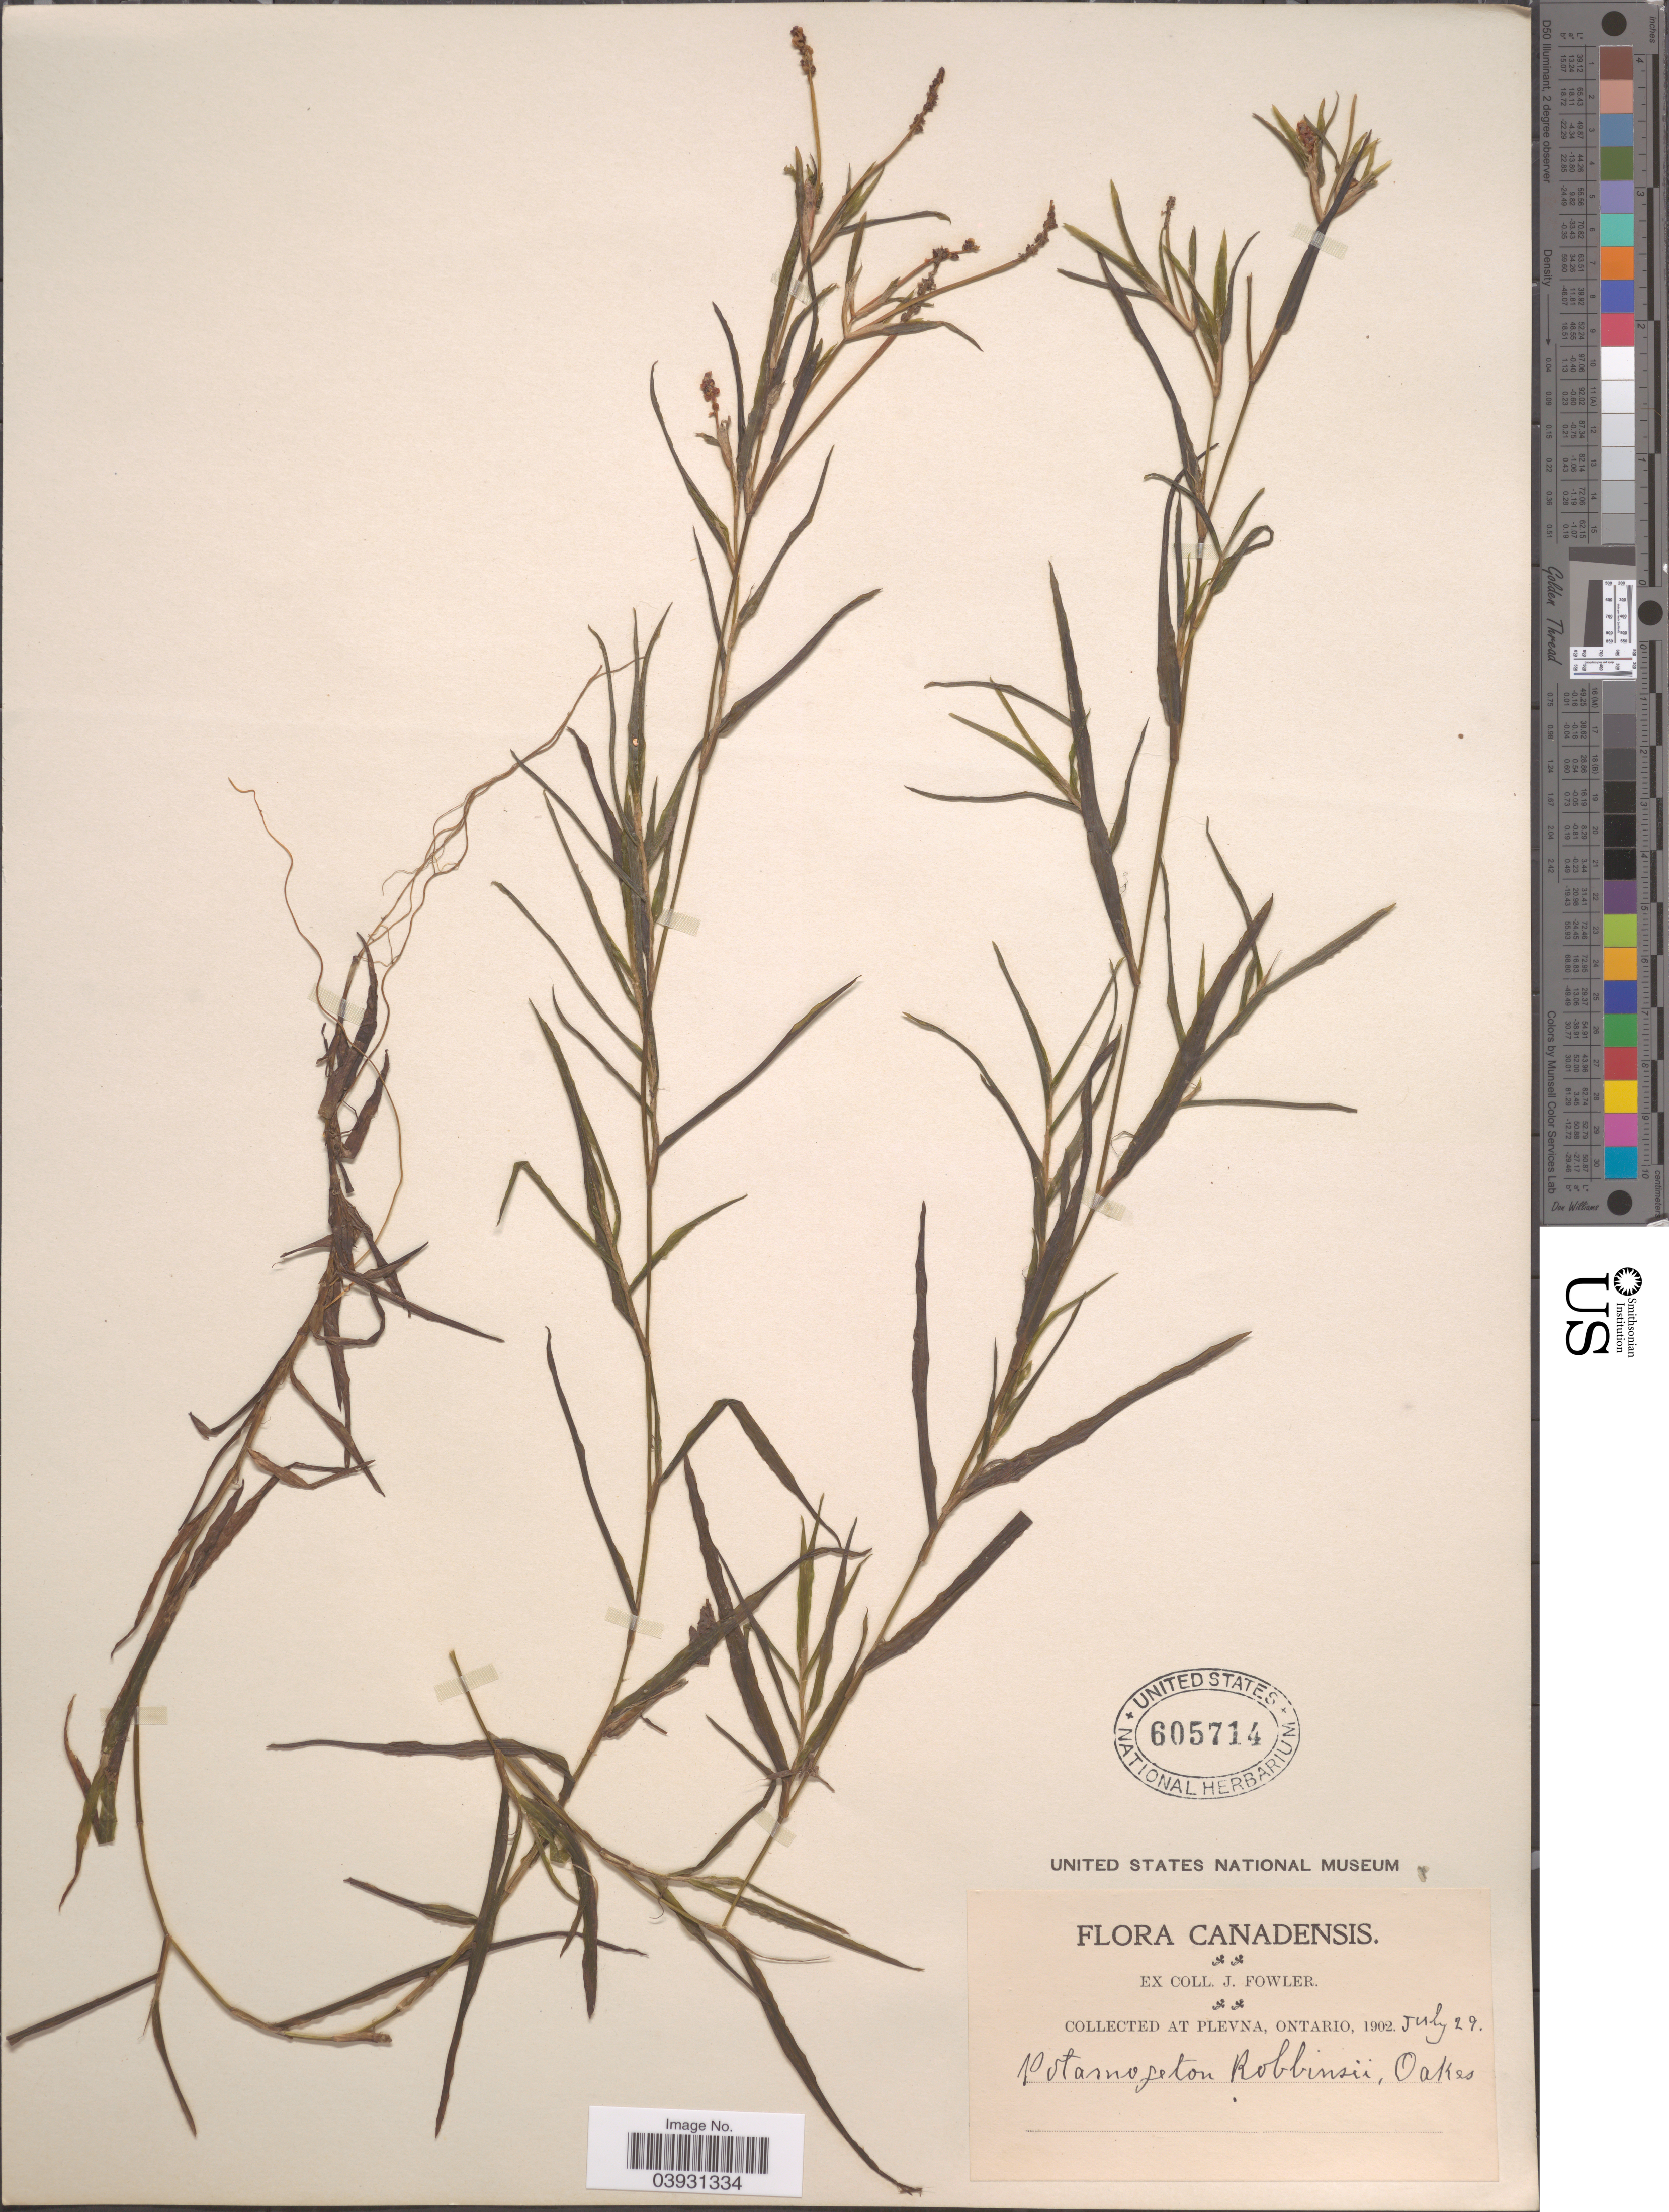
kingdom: Plantae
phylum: Tracheophyta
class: Liliopsida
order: Alismatales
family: Potamogetonaceae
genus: Potamogeton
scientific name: Potamogeton robbinsii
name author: Oakes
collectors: J. Fowler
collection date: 1902-07-29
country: Canada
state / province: Ontario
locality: Plevna.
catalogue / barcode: US 605714